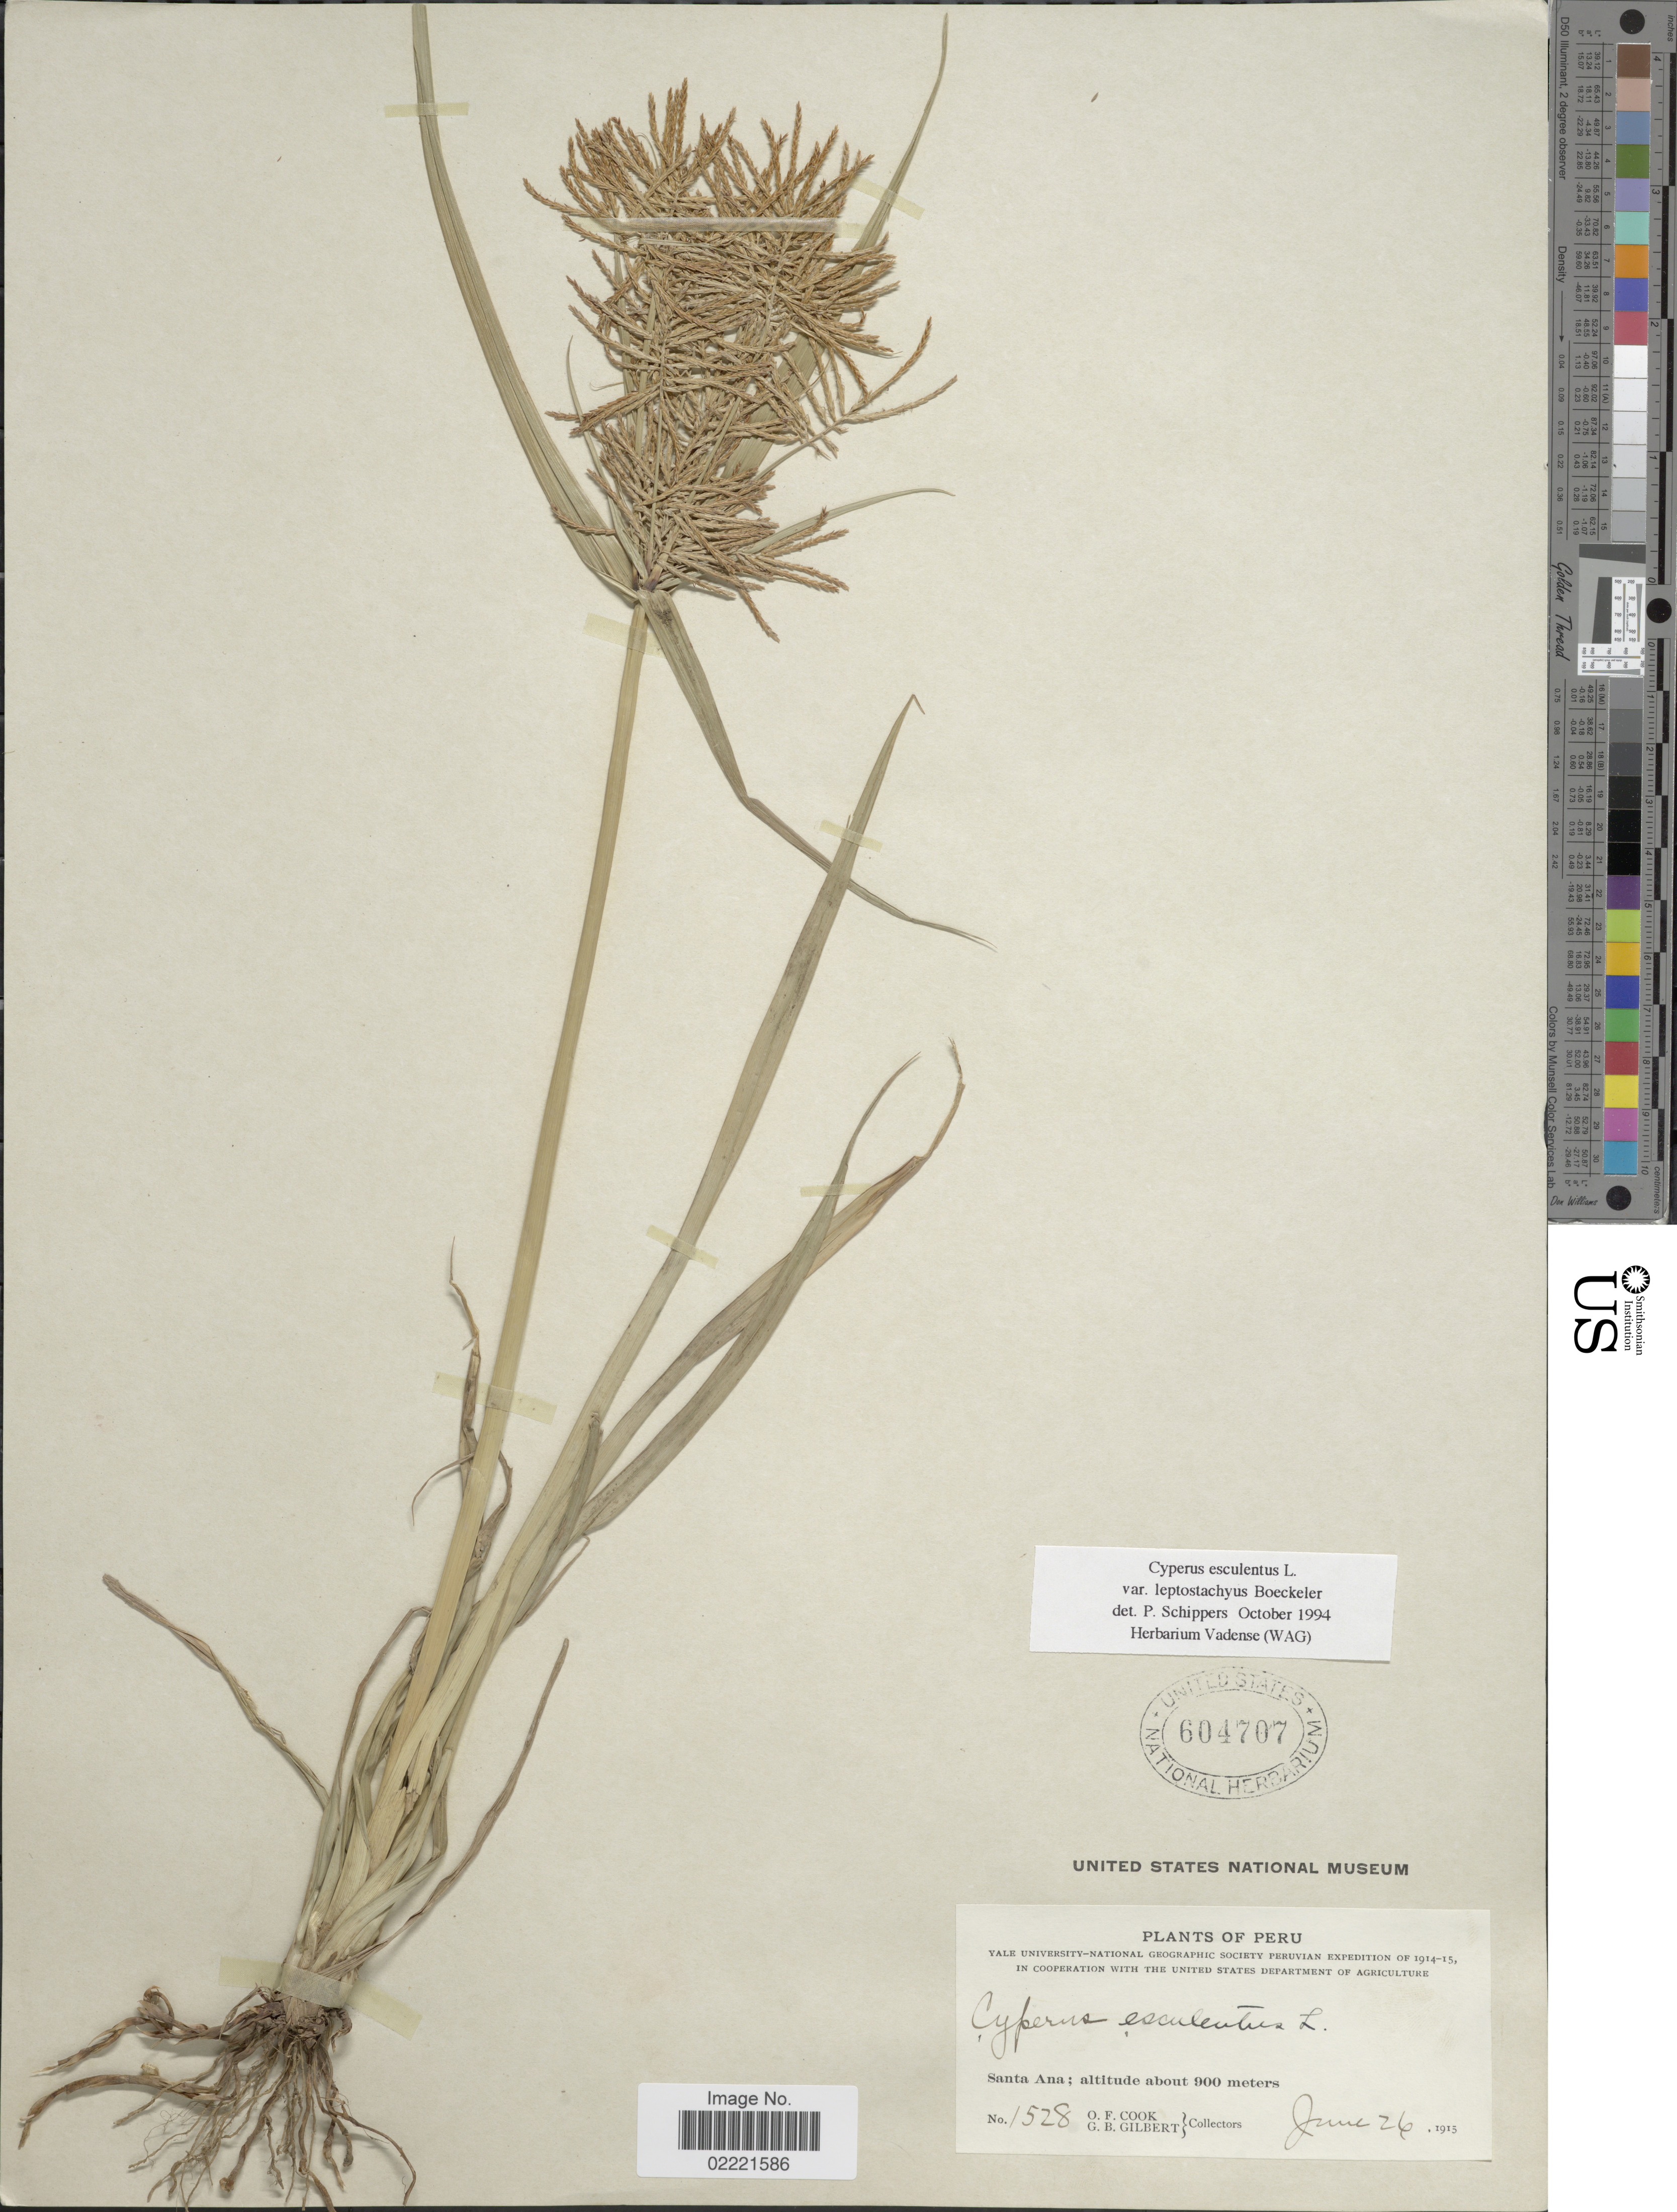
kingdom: Plantae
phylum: Tracheophyta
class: Liliopsida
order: Poales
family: Cyperaceae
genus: Cyperus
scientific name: Cyperus esculentus var. leptostachyus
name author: Boeckeler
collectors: O. F. Cook & G. B. Gilbert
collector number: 1528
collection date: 1915-06-26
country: Peru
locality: Santa Ana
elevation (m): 900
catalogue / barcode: US 604707